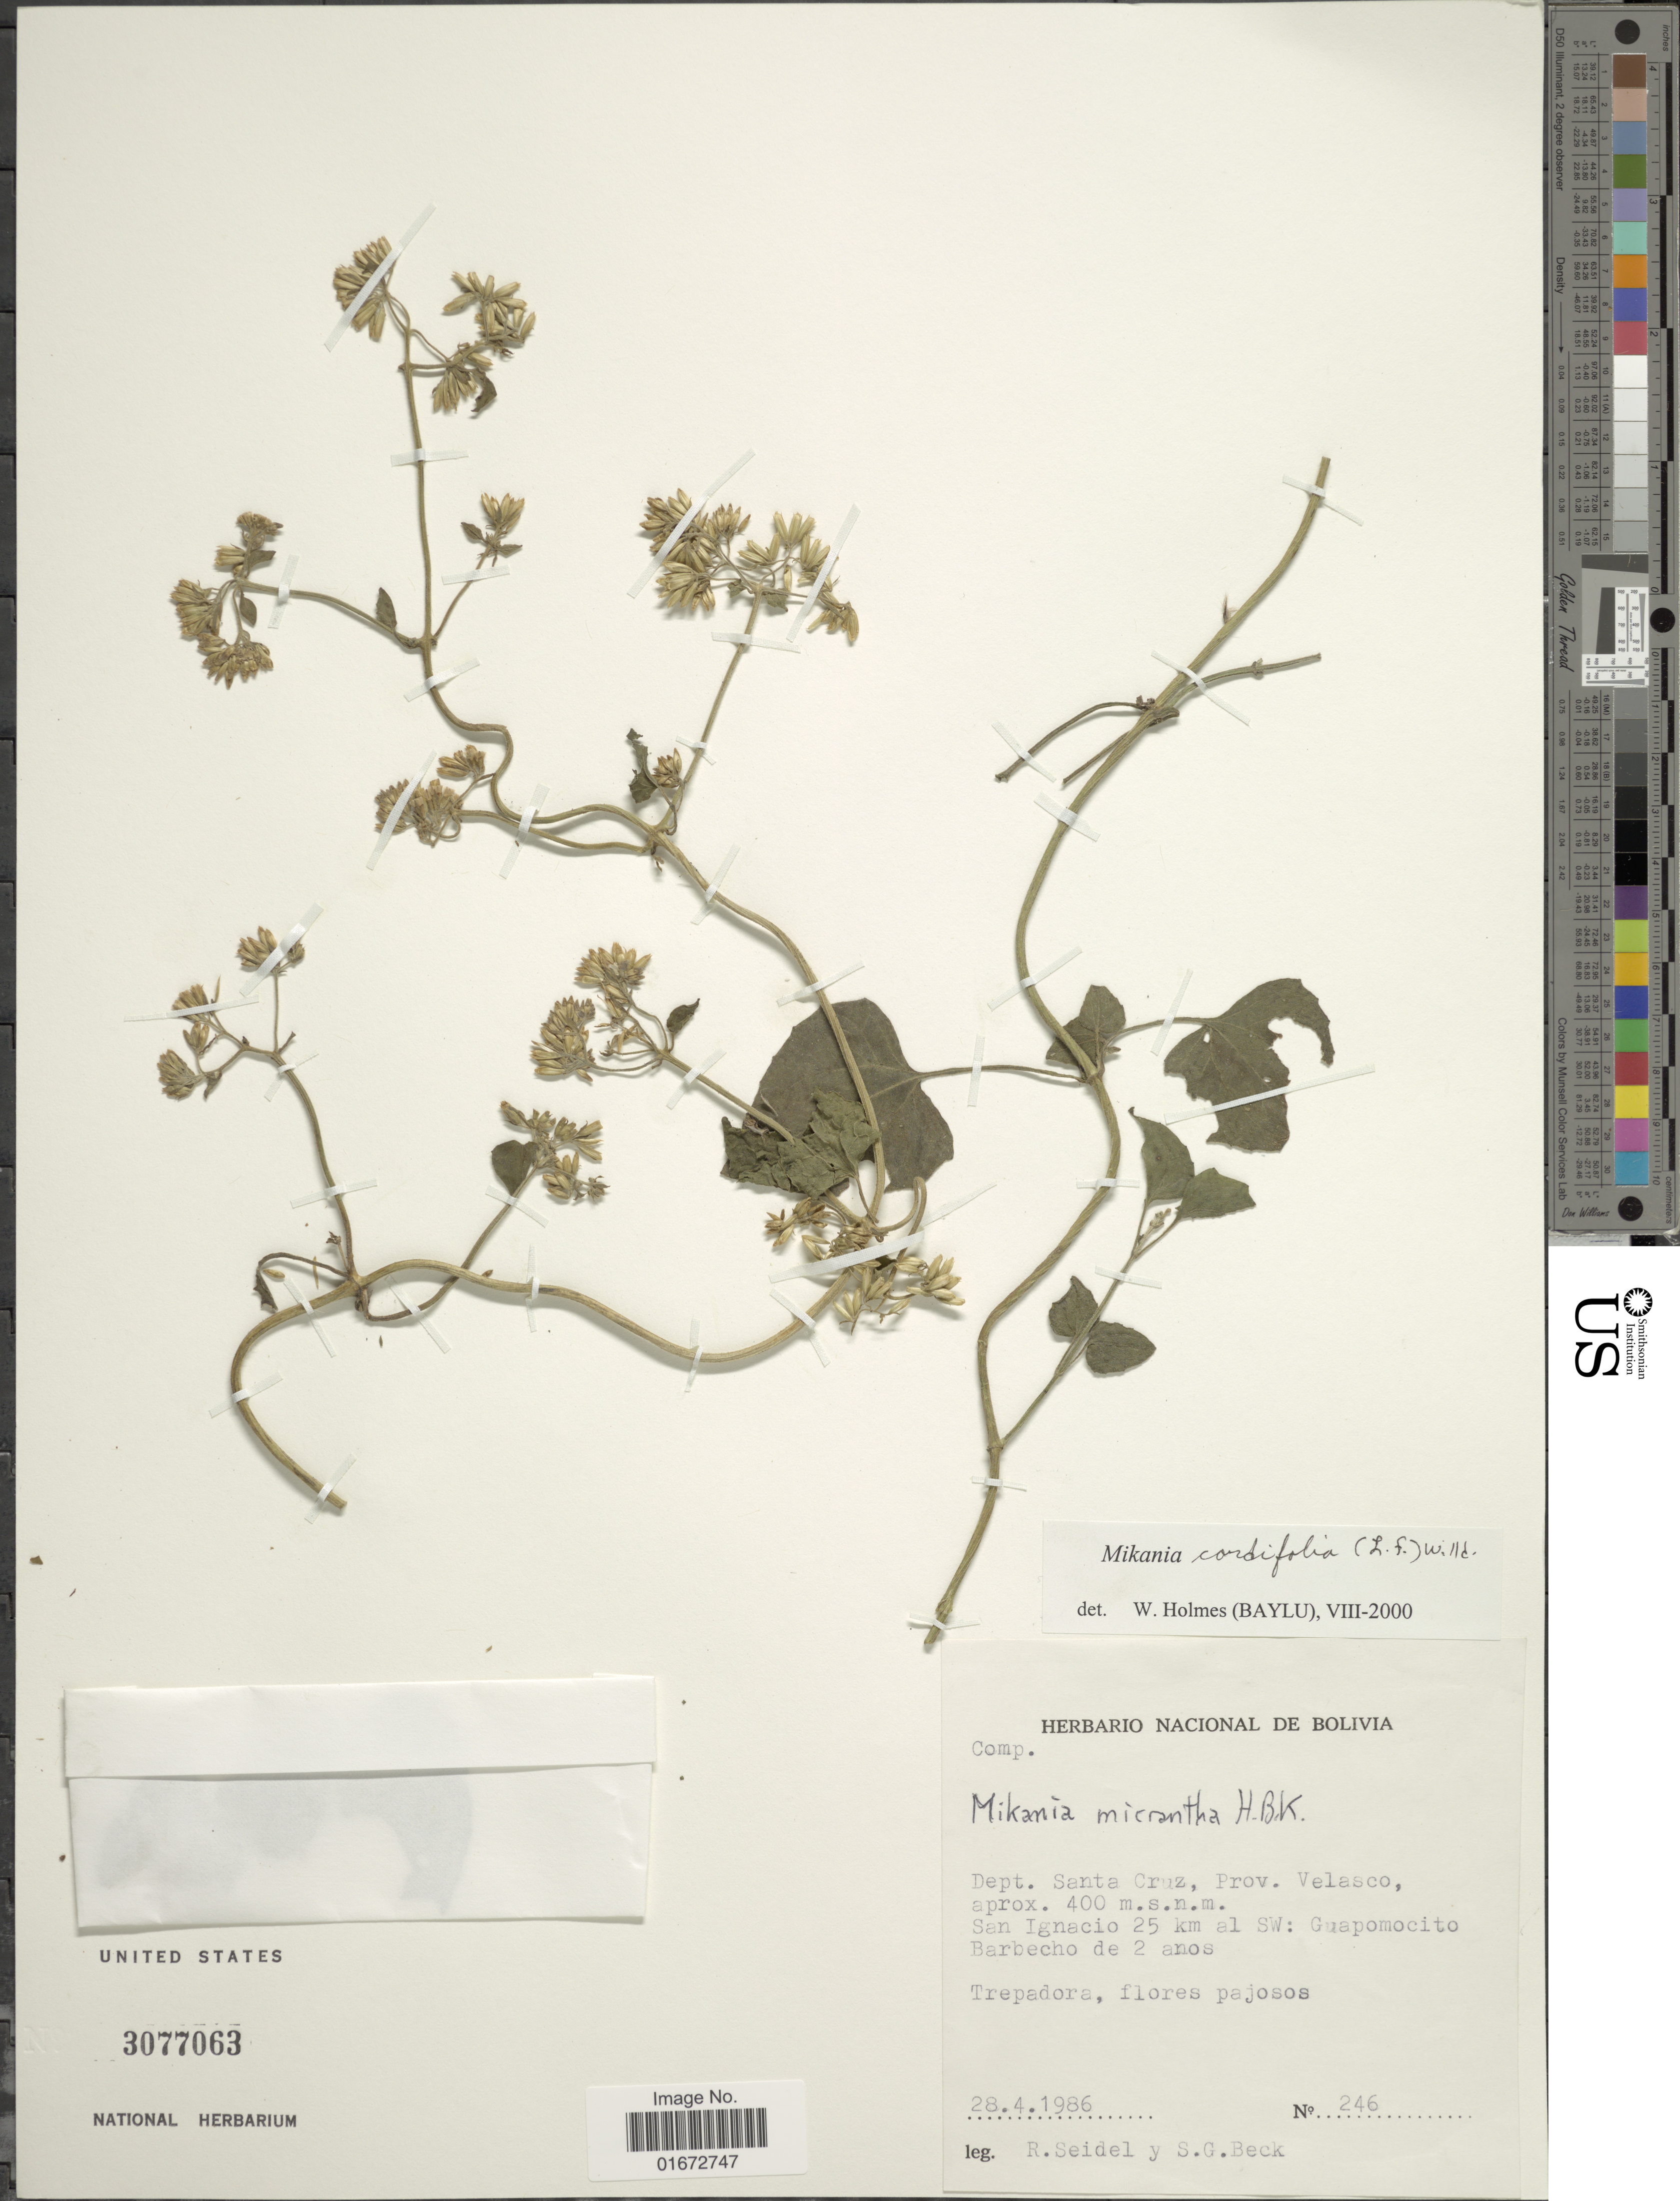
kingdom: Plantae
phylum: Tracheophyta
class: Magnoliopsida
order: Asterales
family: Asteraceae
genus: Mikania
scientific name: Mikania cordifolia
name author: Kunth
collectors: R. Seidel & S. G. Beck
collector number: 246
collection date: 1986-04-28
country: Bolivia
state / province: Santa Cruz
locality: Dept. Santa Cruz, Prov. Velasco. San Ignacio 25 km al SW: Guapomocito Barbecho de 2 anos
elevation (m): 400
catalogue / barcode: US 3077063